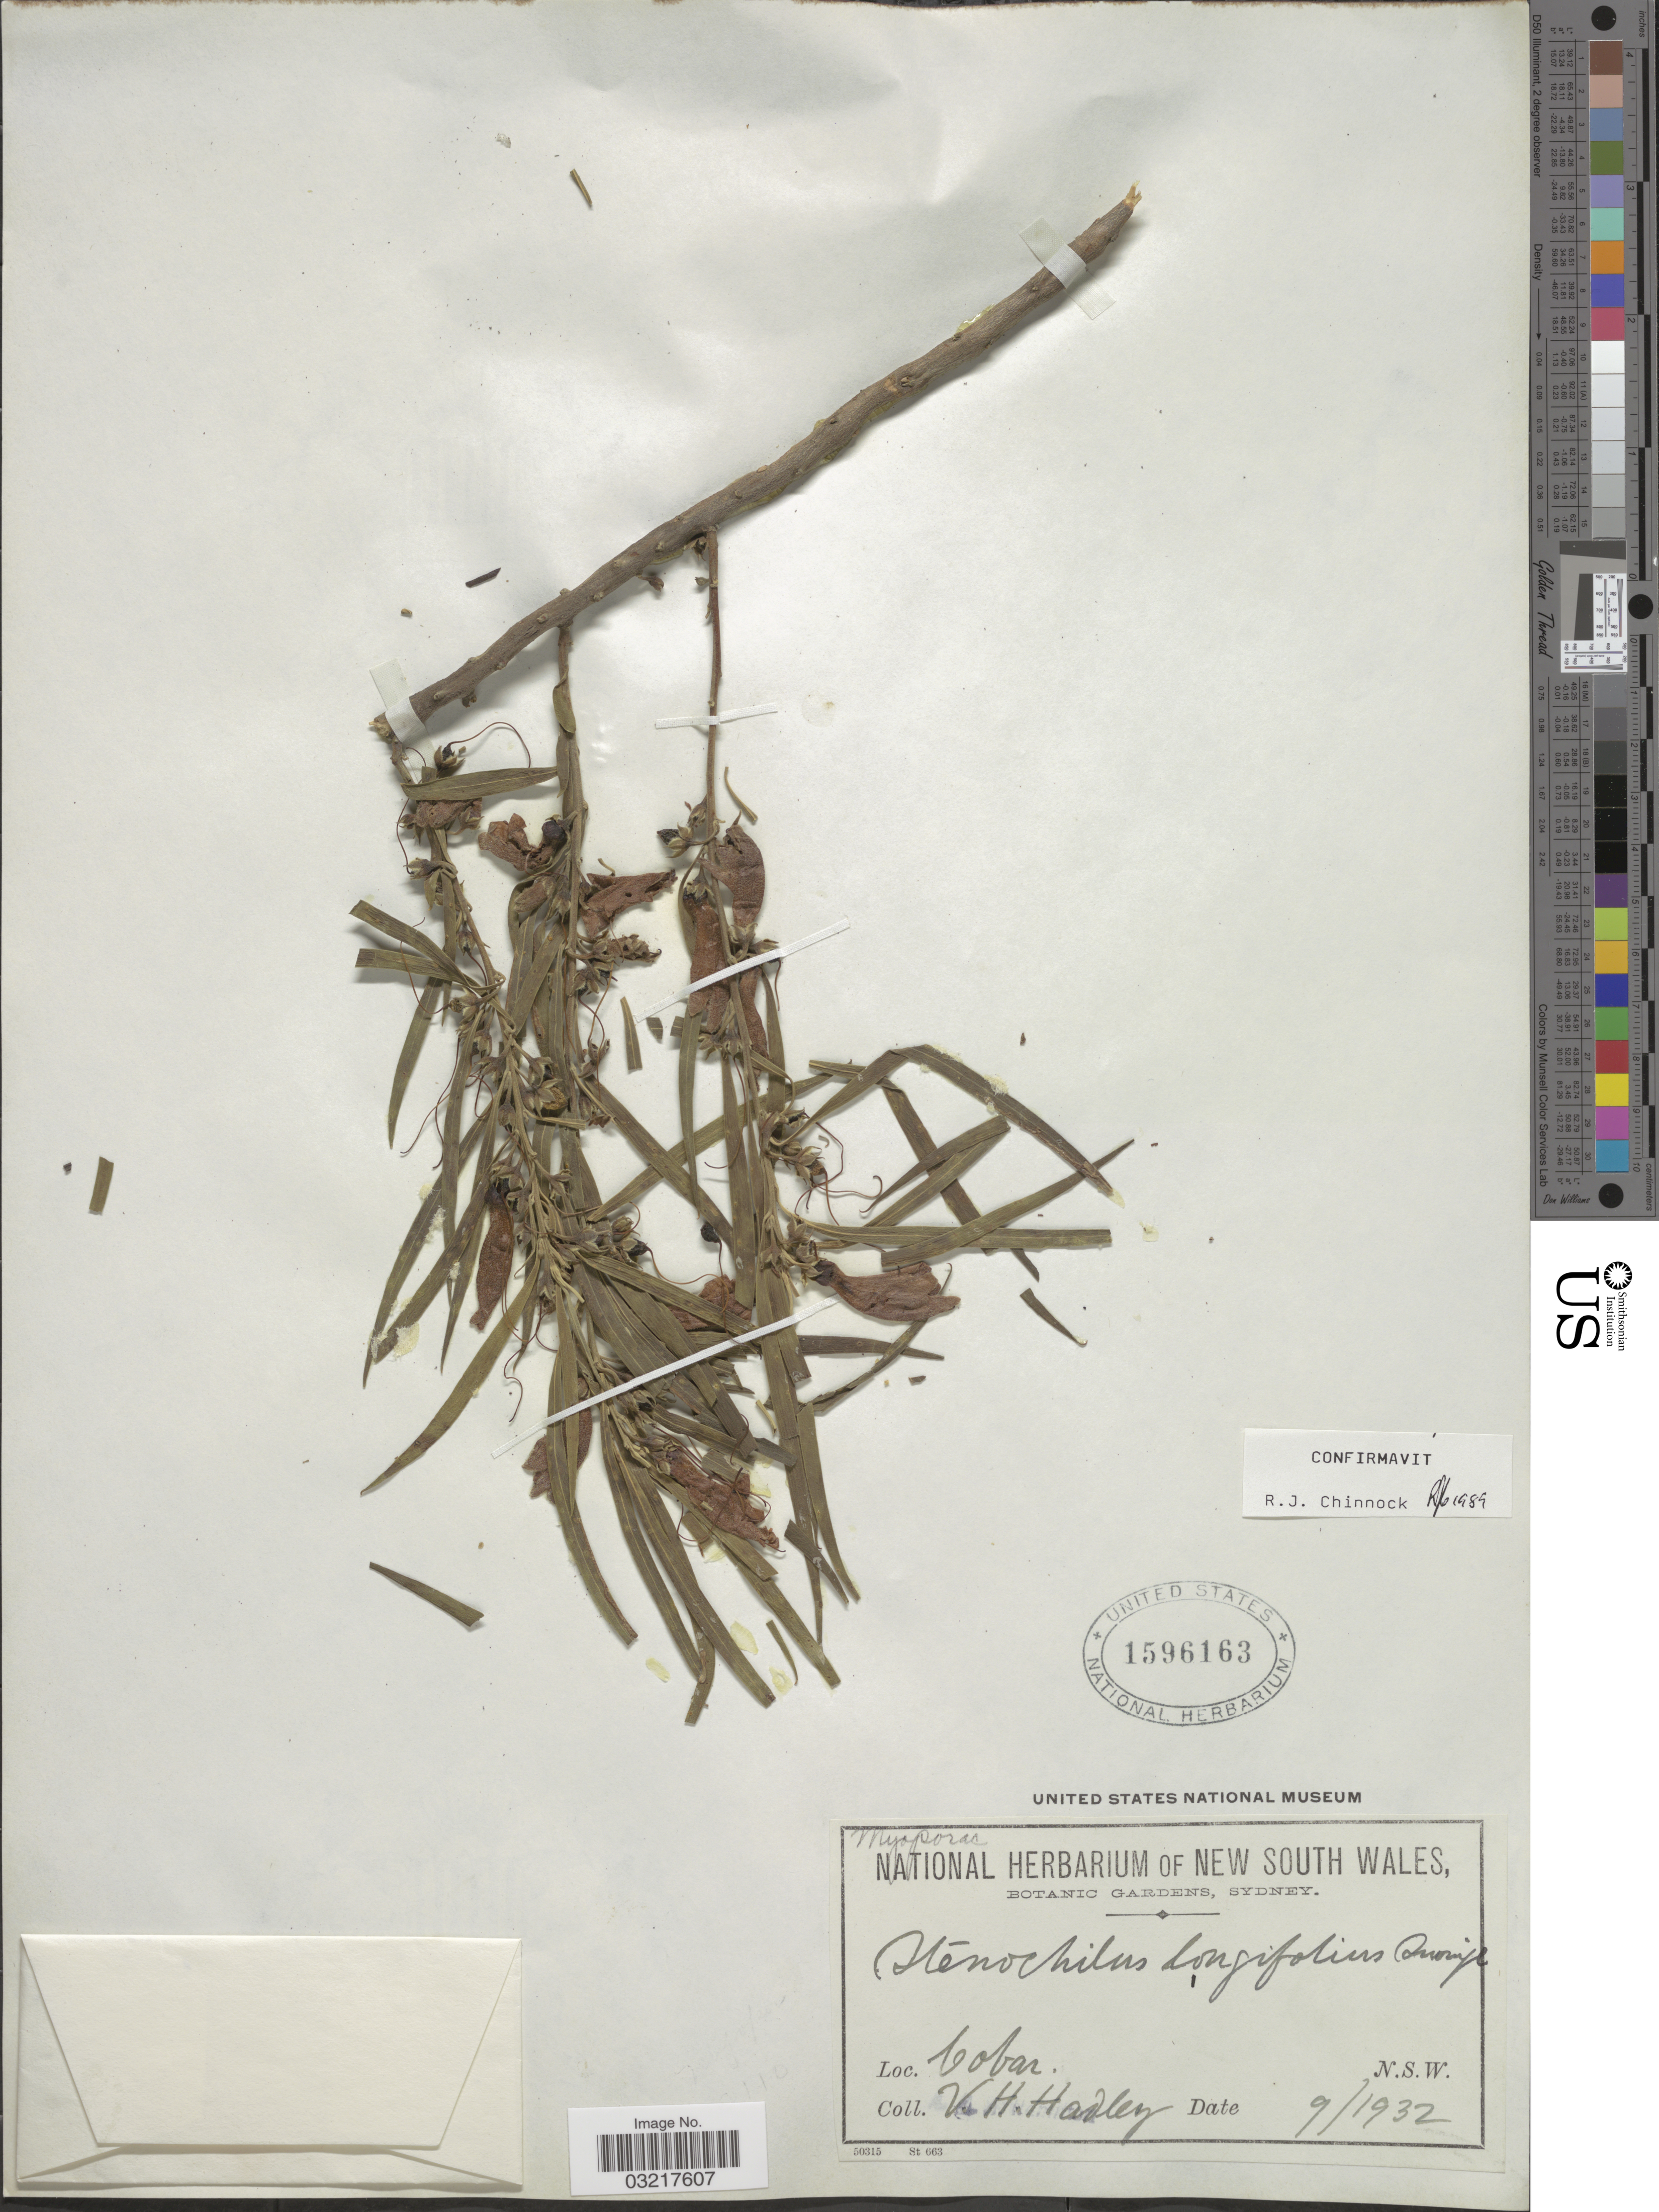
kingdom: Plantae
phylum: Tracheophyta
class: Magnoliopsida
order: Lamiales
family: Scrophulariaceae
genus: Eremophila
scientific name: Eremophila longifolia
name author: (R. Br.) F. Muell.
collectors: V. Hadley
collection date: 1932-09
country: Australia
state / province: New South Wales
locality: Cobar. N.S.W.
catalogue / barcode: US 1596163